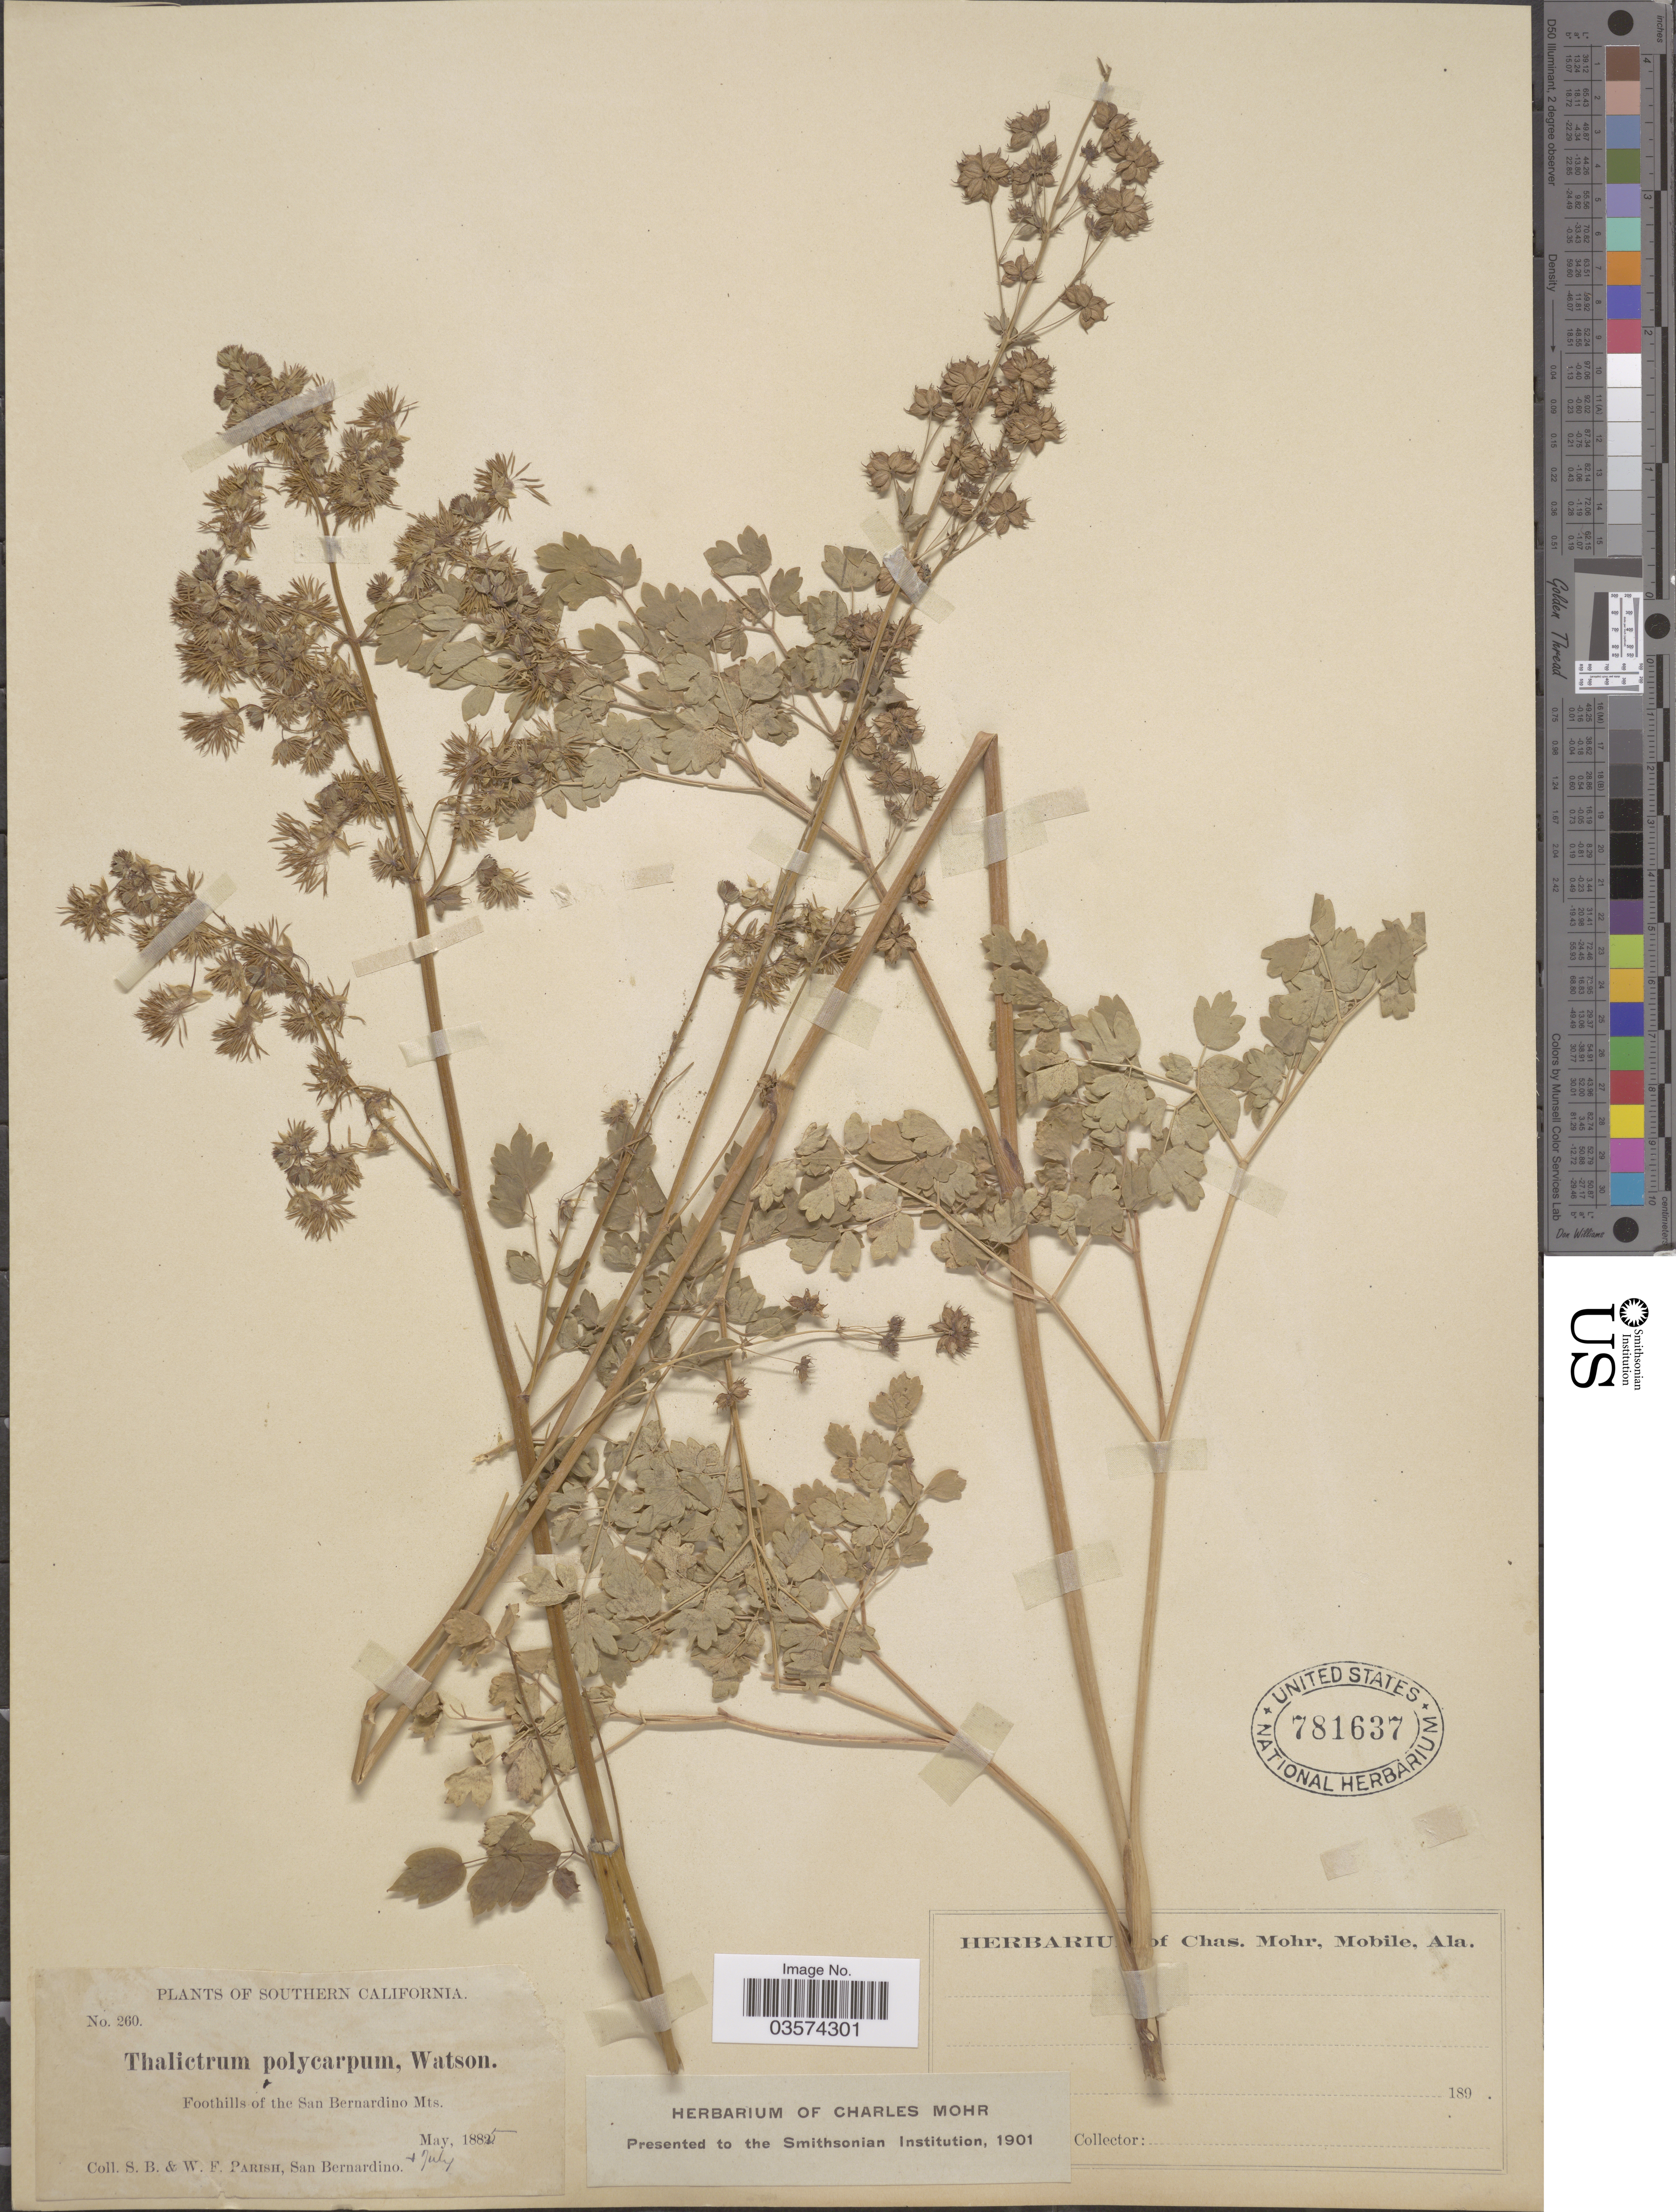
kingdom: Plantae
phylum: Tracheophyta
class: Magnoliopsida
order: Ranunculales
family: Ranunculaceae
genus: Thalictrum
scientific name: Thalictrum polycarpum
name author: (Torr.) S. Watson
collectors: S. B. Parish & W. F. Parish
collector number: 260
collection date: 1885-05/1885-07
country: United States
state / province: California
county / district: San Bernardino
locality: Southern California. Foothills of the San Bernardino Mts.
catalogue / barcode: US 781637